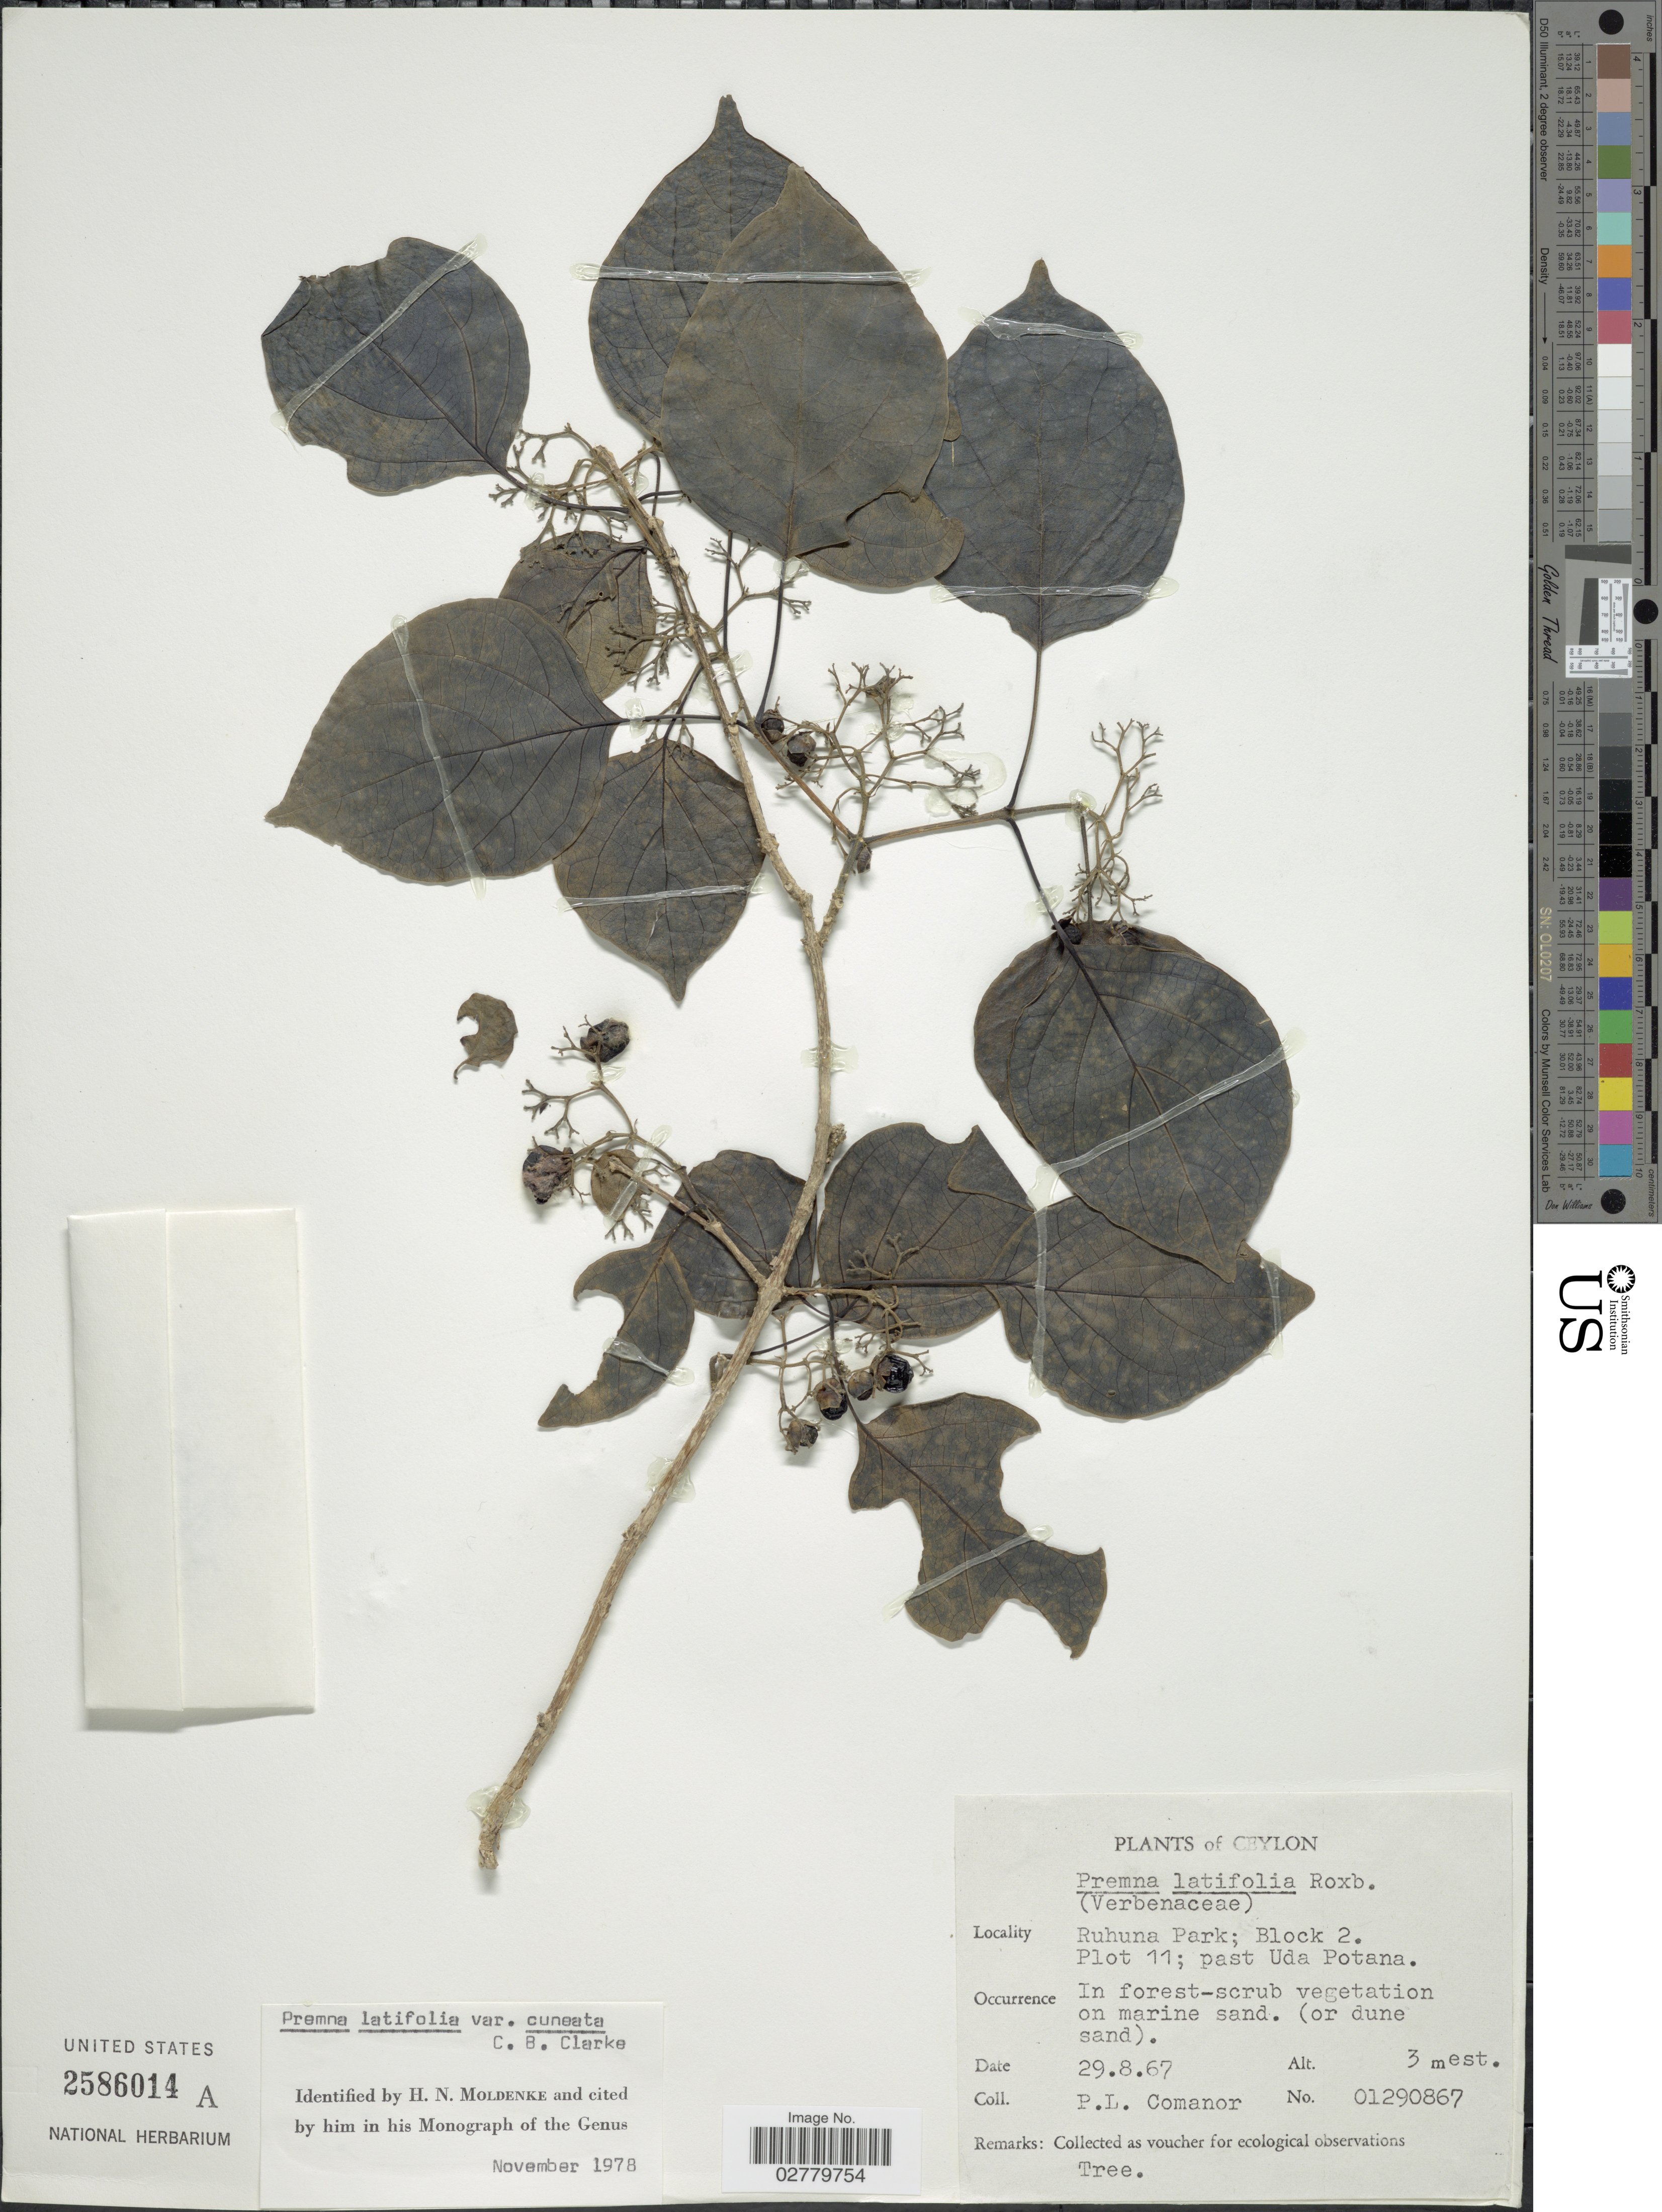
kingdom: Plantae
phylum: Tracheophyta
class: Magnoliopsida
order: Lamiales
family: Lamiaceae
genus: Premna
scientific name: Premna odorata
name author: Blanco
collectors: P. Comanor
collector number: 01290867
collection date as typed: Transcribed d/m/y: 29/8/67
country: Sri Lanka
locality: Ceylon. Ruhuna Park; Block 2. Plot 11; past Uda Potana.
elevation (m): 3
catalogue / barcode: US 2586014A